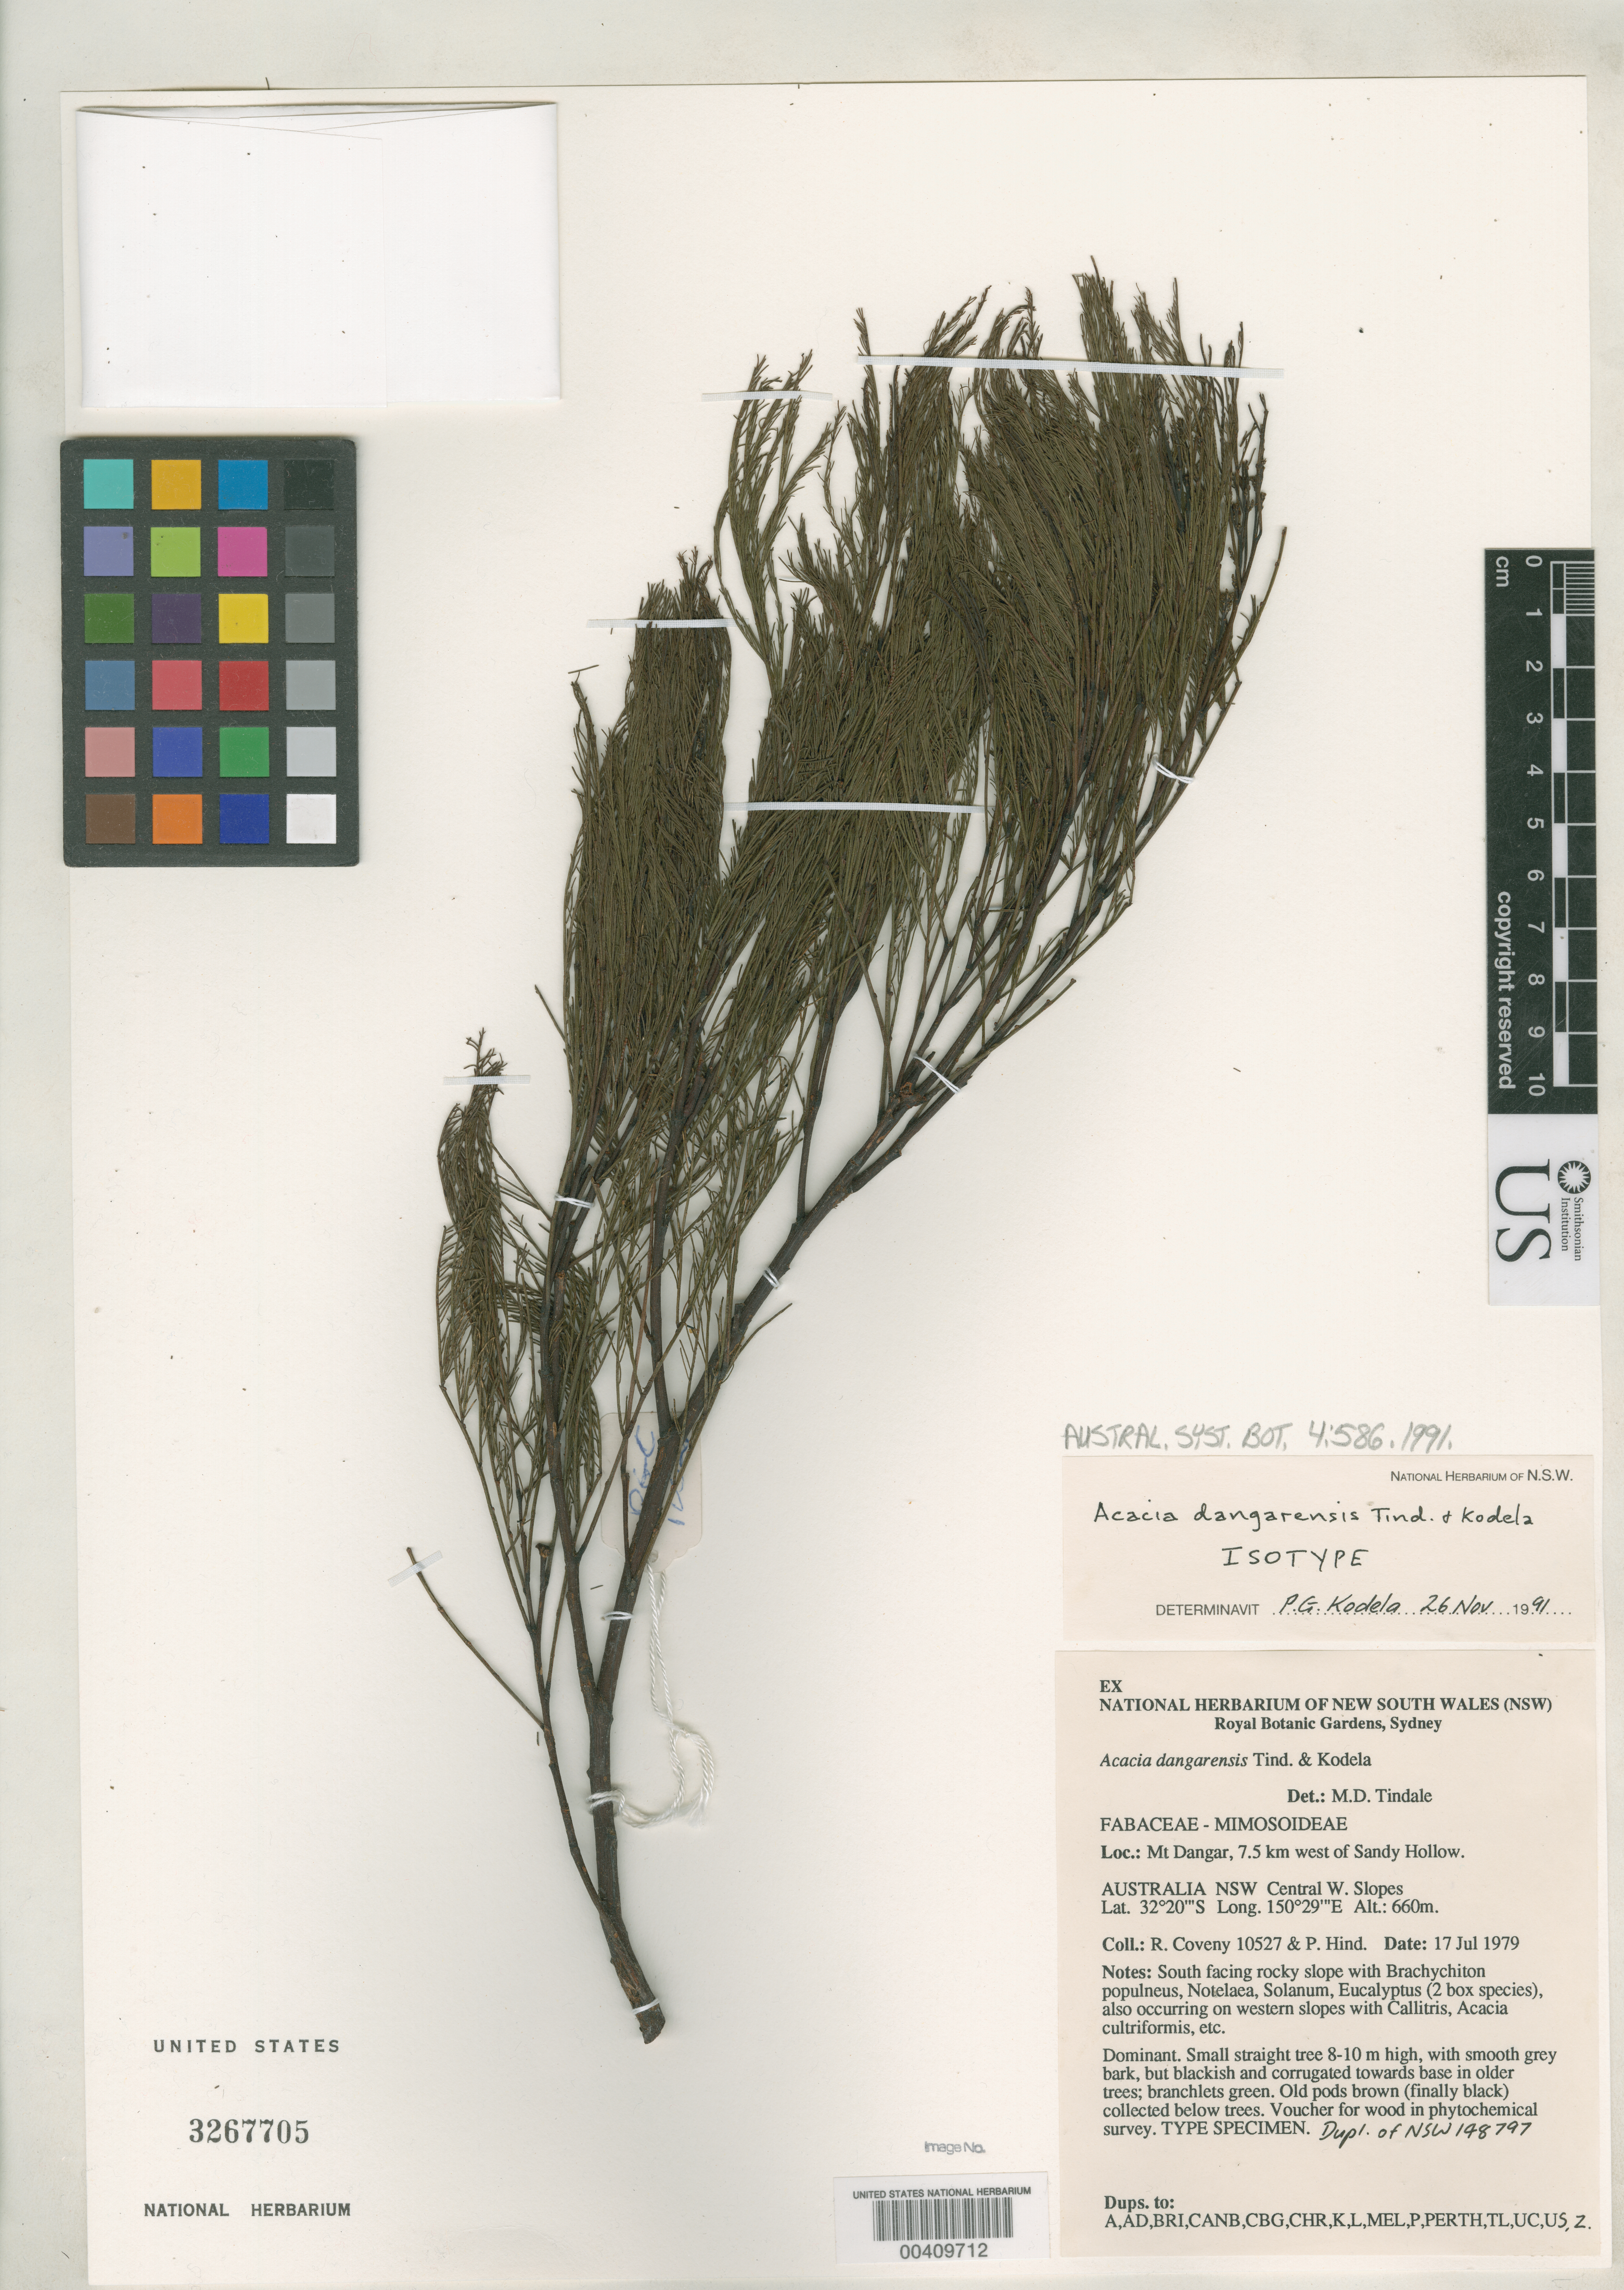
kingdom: Plantae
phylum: Tracheophyta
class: Magnoliopsida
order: Fabales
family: Fabaceae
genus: Acacia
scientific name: Acacia dangarensis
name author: Tindale & Kodela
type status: Isotype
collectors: R. Coveny & P. Hind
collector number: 10527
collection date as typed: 17 Jul 1979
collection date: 1979-07-17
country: Australia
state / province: New South Wales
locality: Central W slopes.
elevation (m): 660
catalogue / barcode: US 3267705